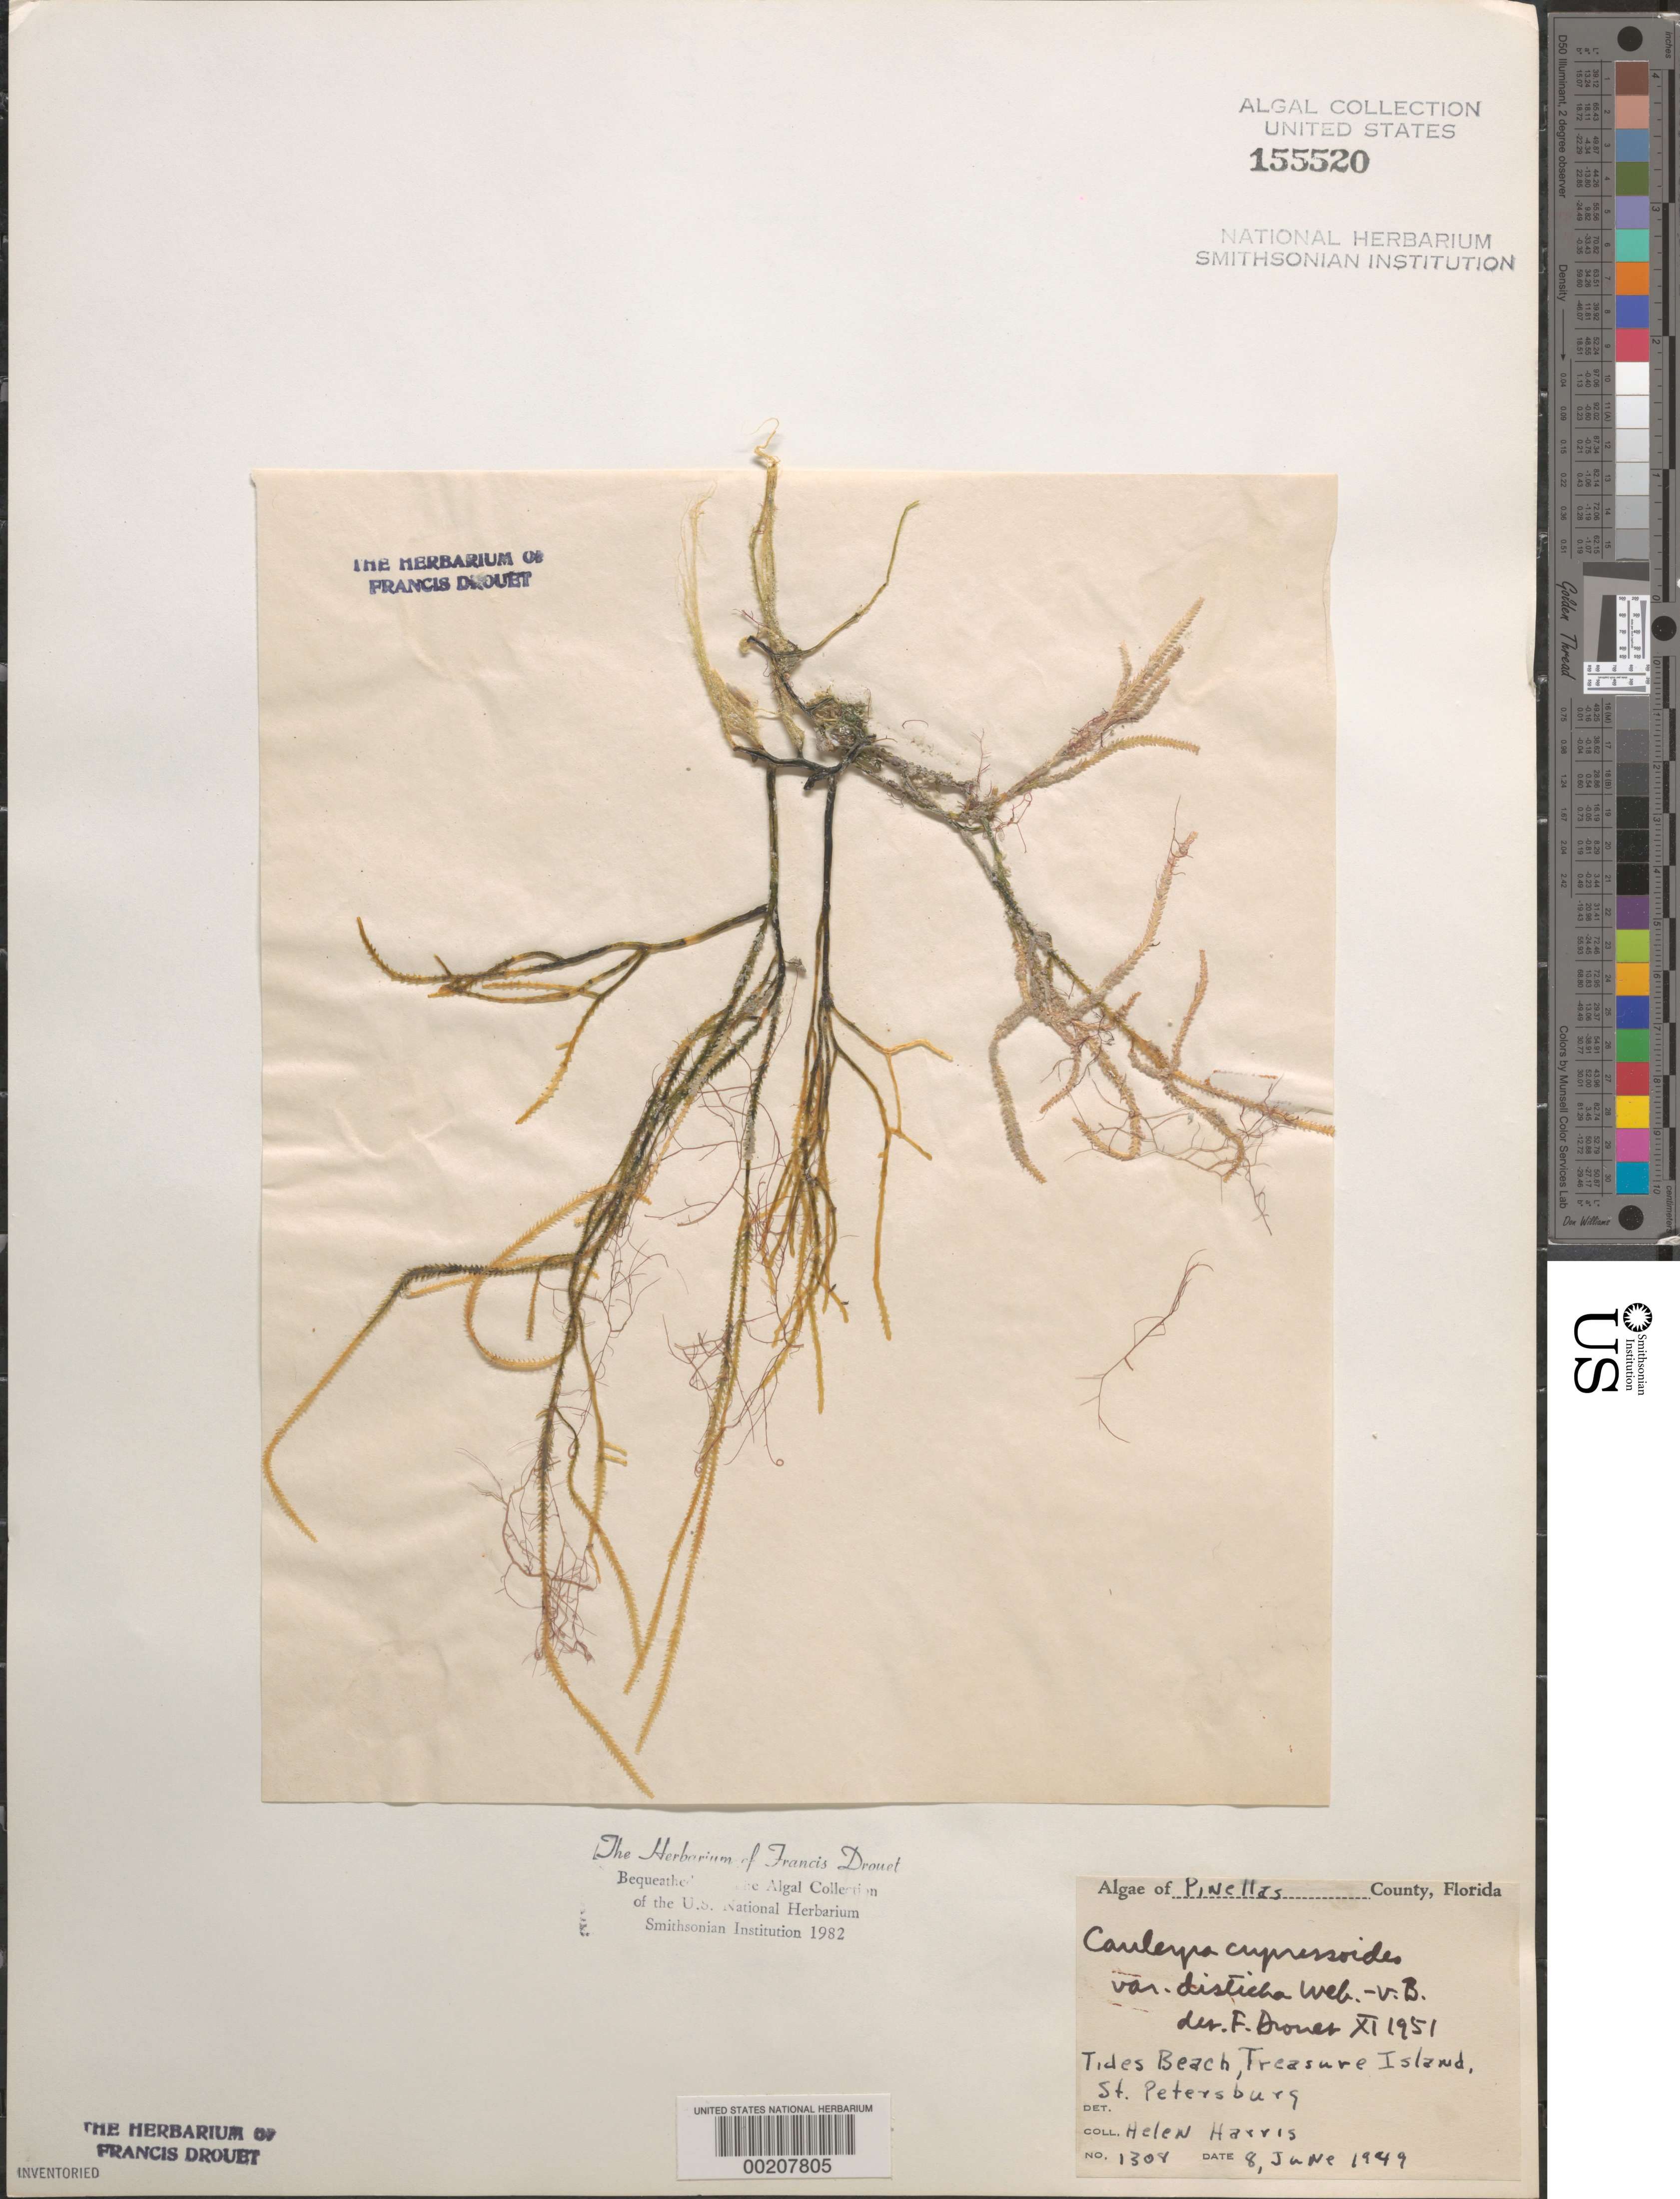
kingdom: Plantae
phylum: Chlorophyta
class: Ulvophyceae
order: Bryopsidales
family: Caulerpaceae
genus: Caulerpa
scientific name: Caulerpa cupressoides var. disticha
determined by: Drouet, F. E.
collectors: H. Harris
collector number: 1308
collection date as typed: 08 Jun 1949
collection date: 1949-06-08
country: United States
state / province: Florida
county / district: Pinellas County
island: Treasure Island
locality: Tides Beach, St. Petersburg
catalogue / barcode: US 155520